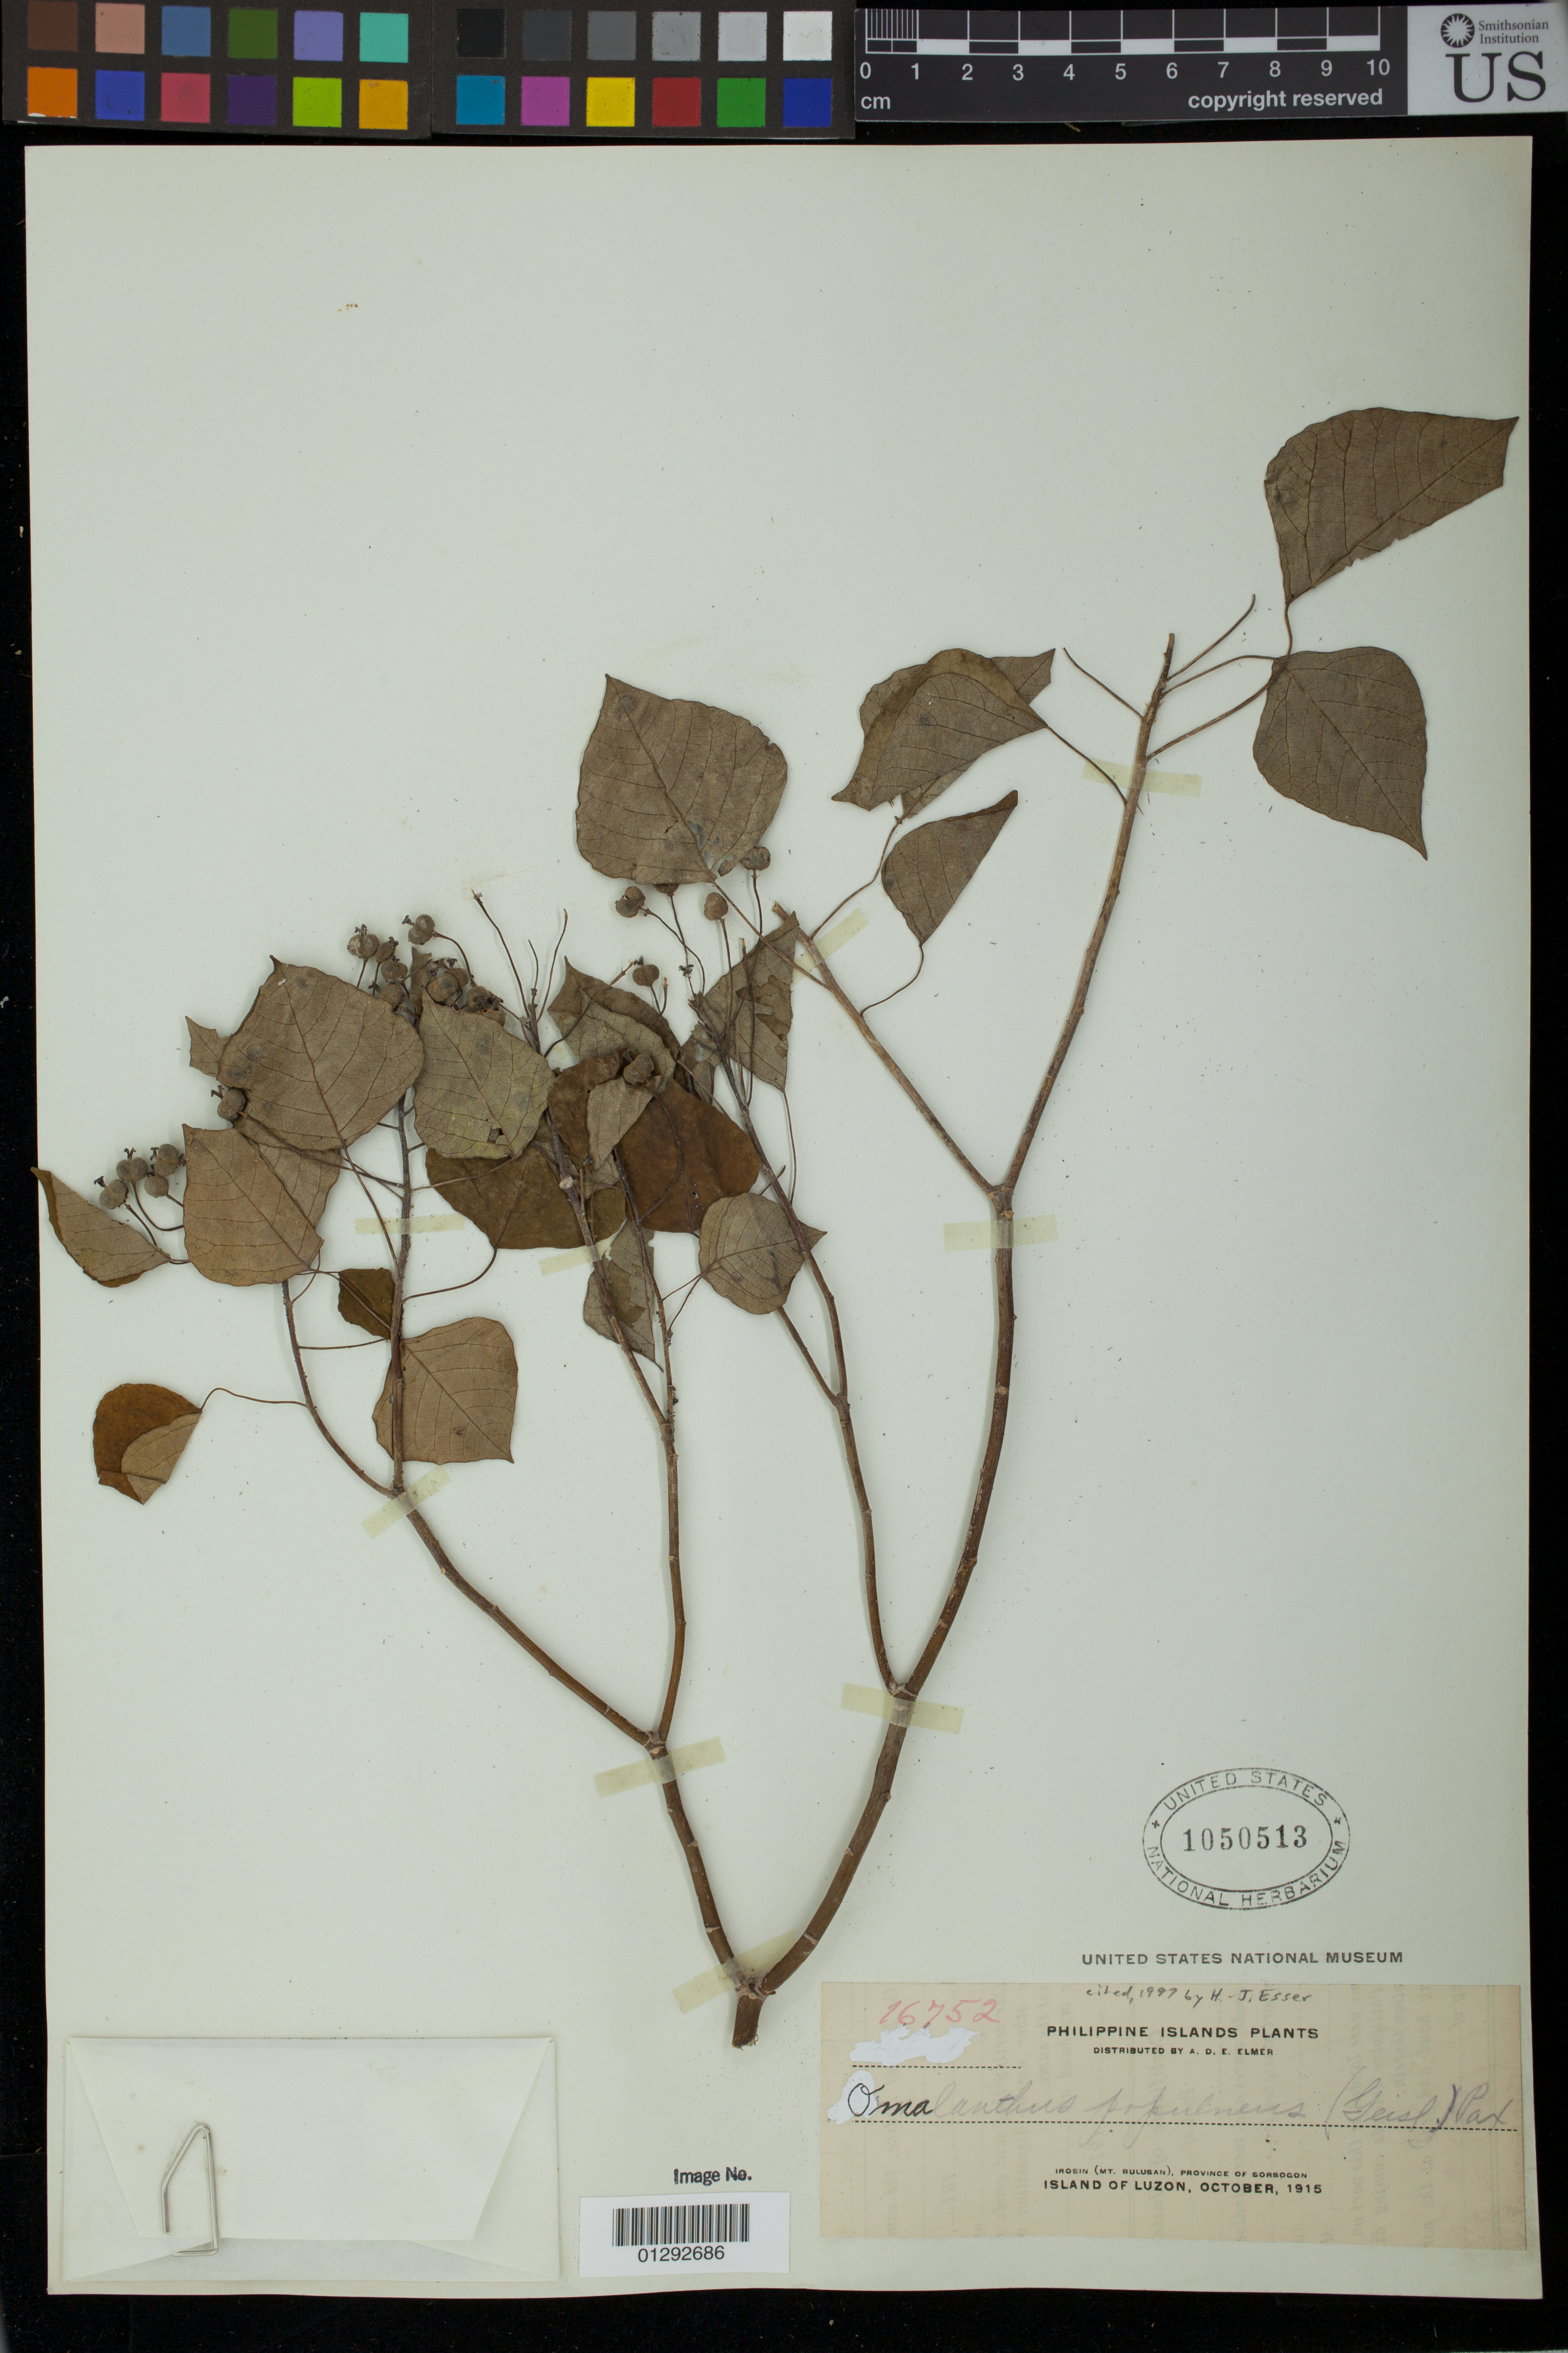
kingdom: Plantae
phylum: Tracheophyta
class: Magnoliopsida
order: Malpighiales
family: Euphorbiaceae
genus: Homalanthus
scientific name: Homalanthus populneus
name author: (Geiseler) Kuntze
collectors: A. D. E. Elmer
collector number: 16752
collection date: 1915-10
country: Philippines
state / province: Bicol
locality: Irosin (Mt. Bulusan), Province of Sorsogon, Island of Luzon.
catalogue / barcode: US 1050513